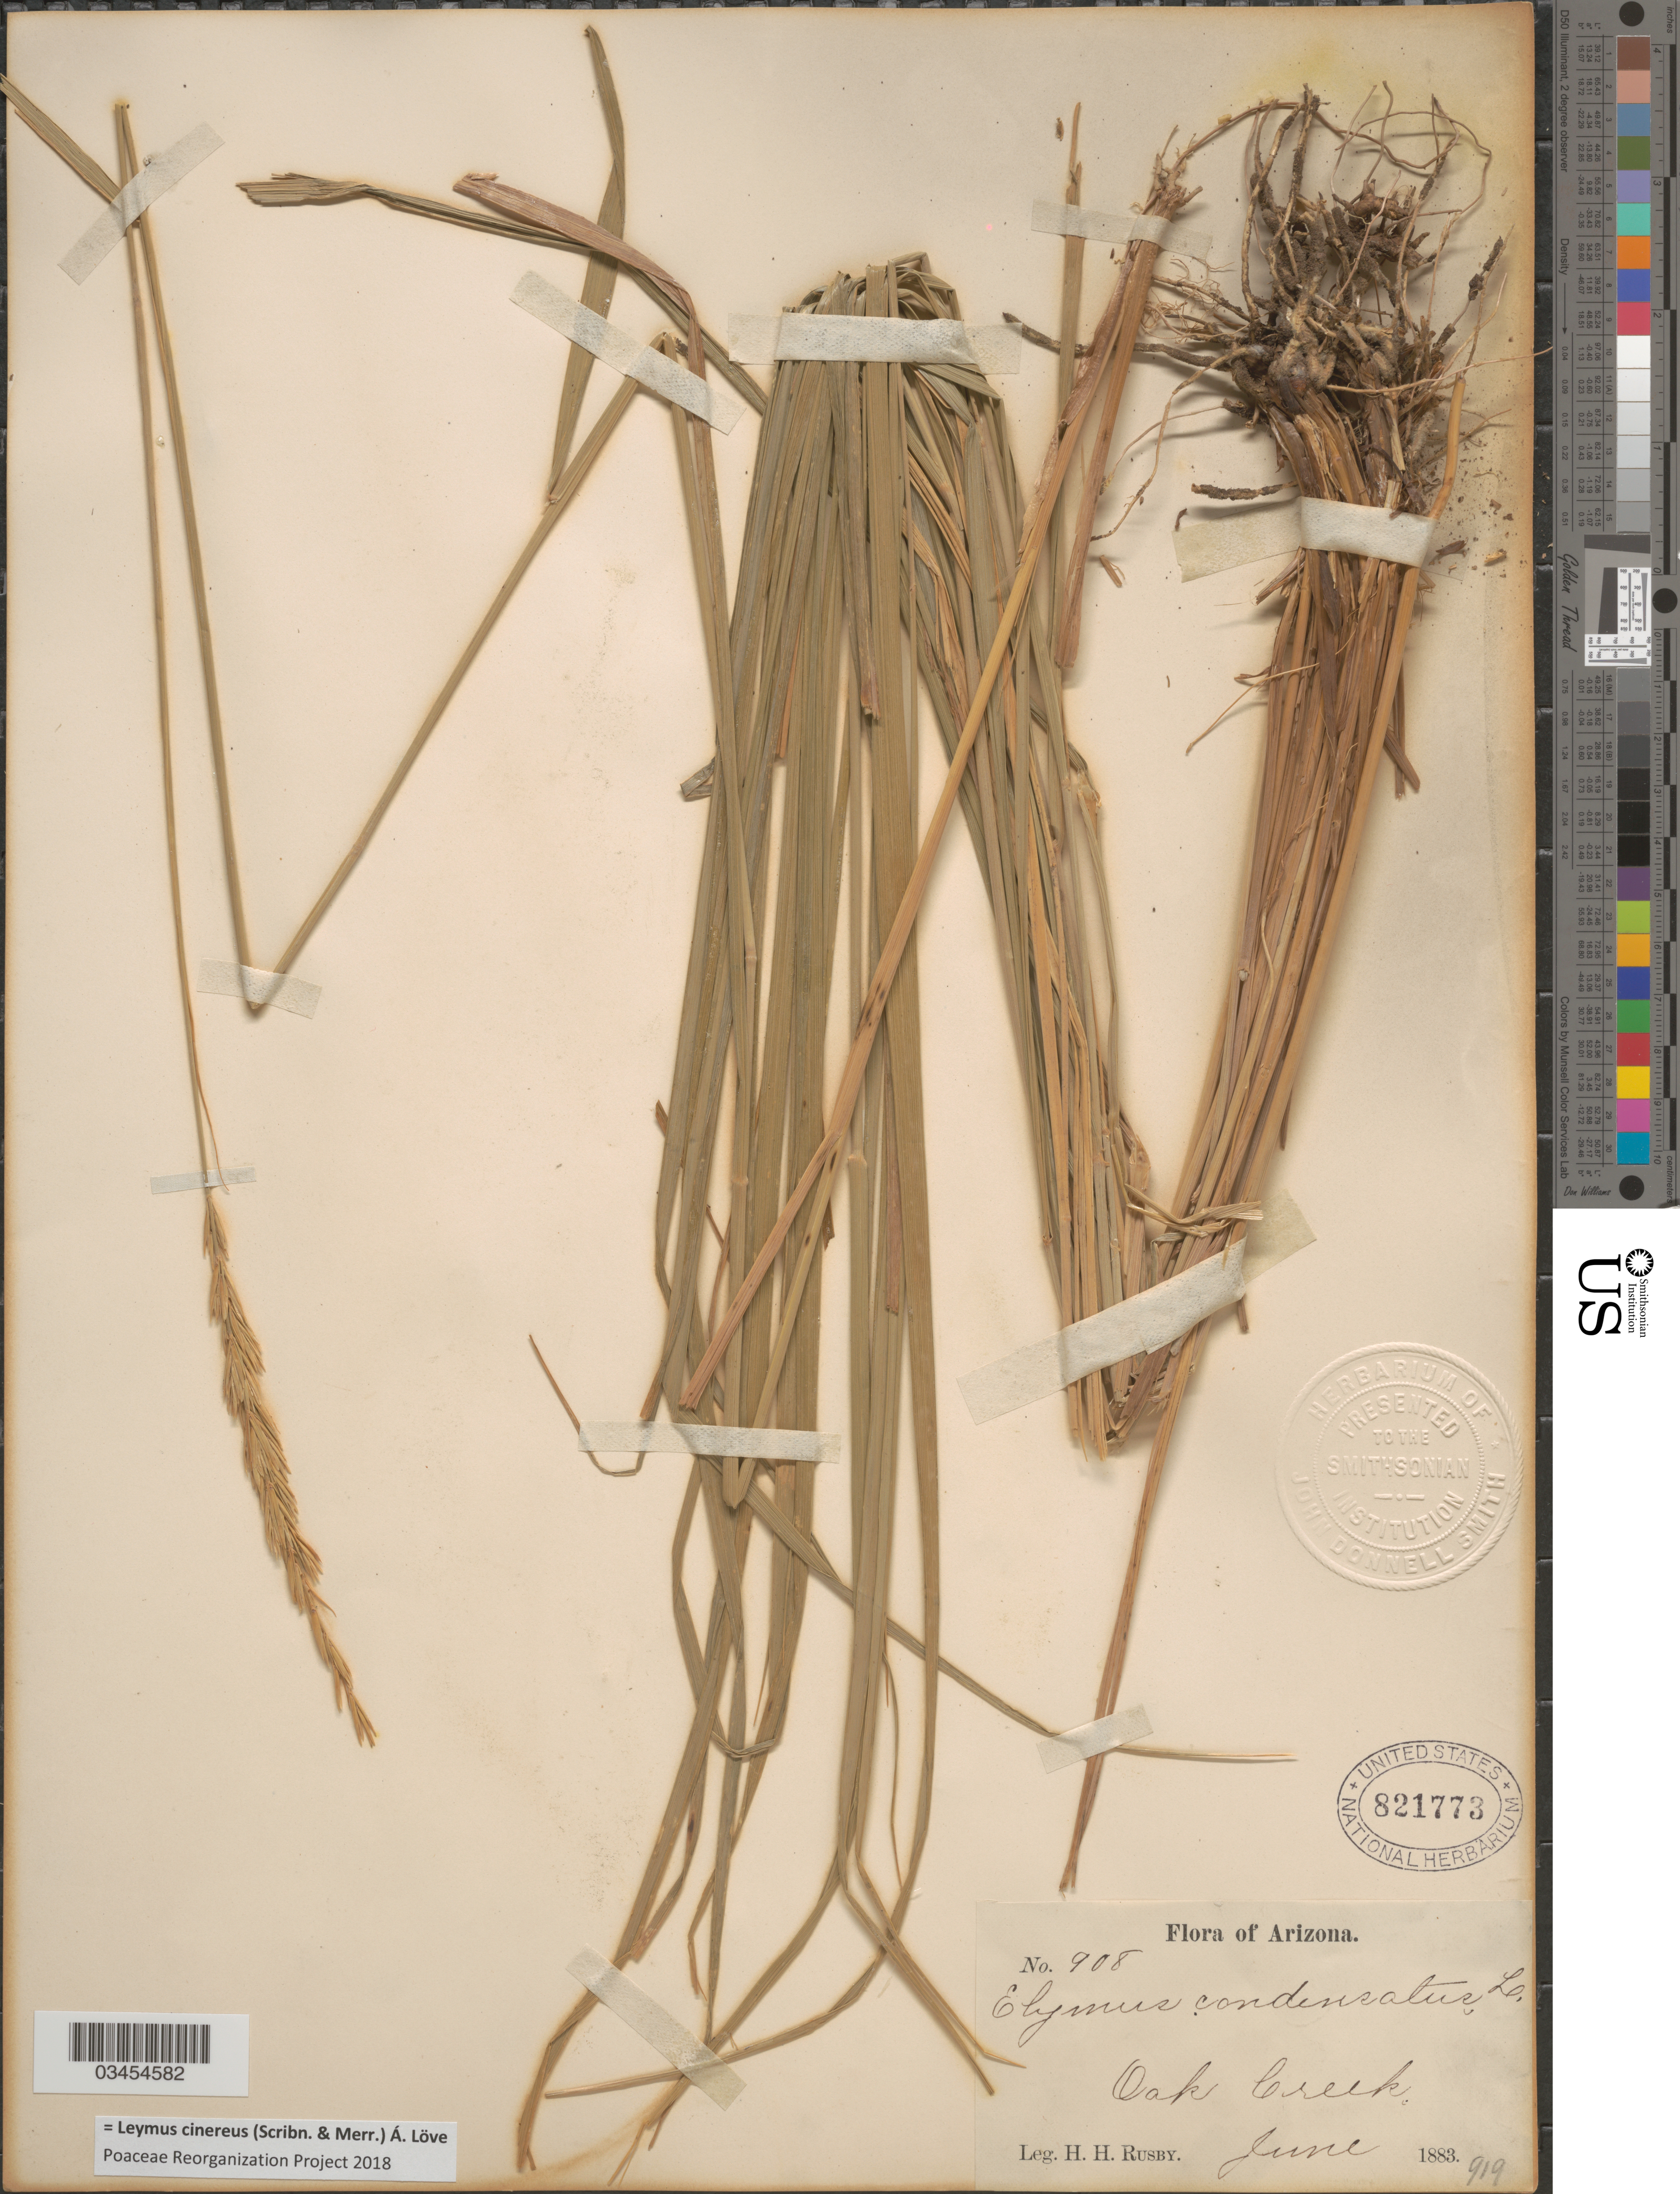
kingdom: Plantae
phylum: Tracheophyta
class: Liliopsida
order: Poales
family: Poaceae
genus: Leymus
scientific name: Leymus cinereus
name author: (Scribn. & Merr.) Á. Löve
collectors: H. H. Rusby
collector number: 908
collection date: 1883-06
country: United States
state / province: Arizona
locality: Oak Creek.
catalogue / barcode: US 821773